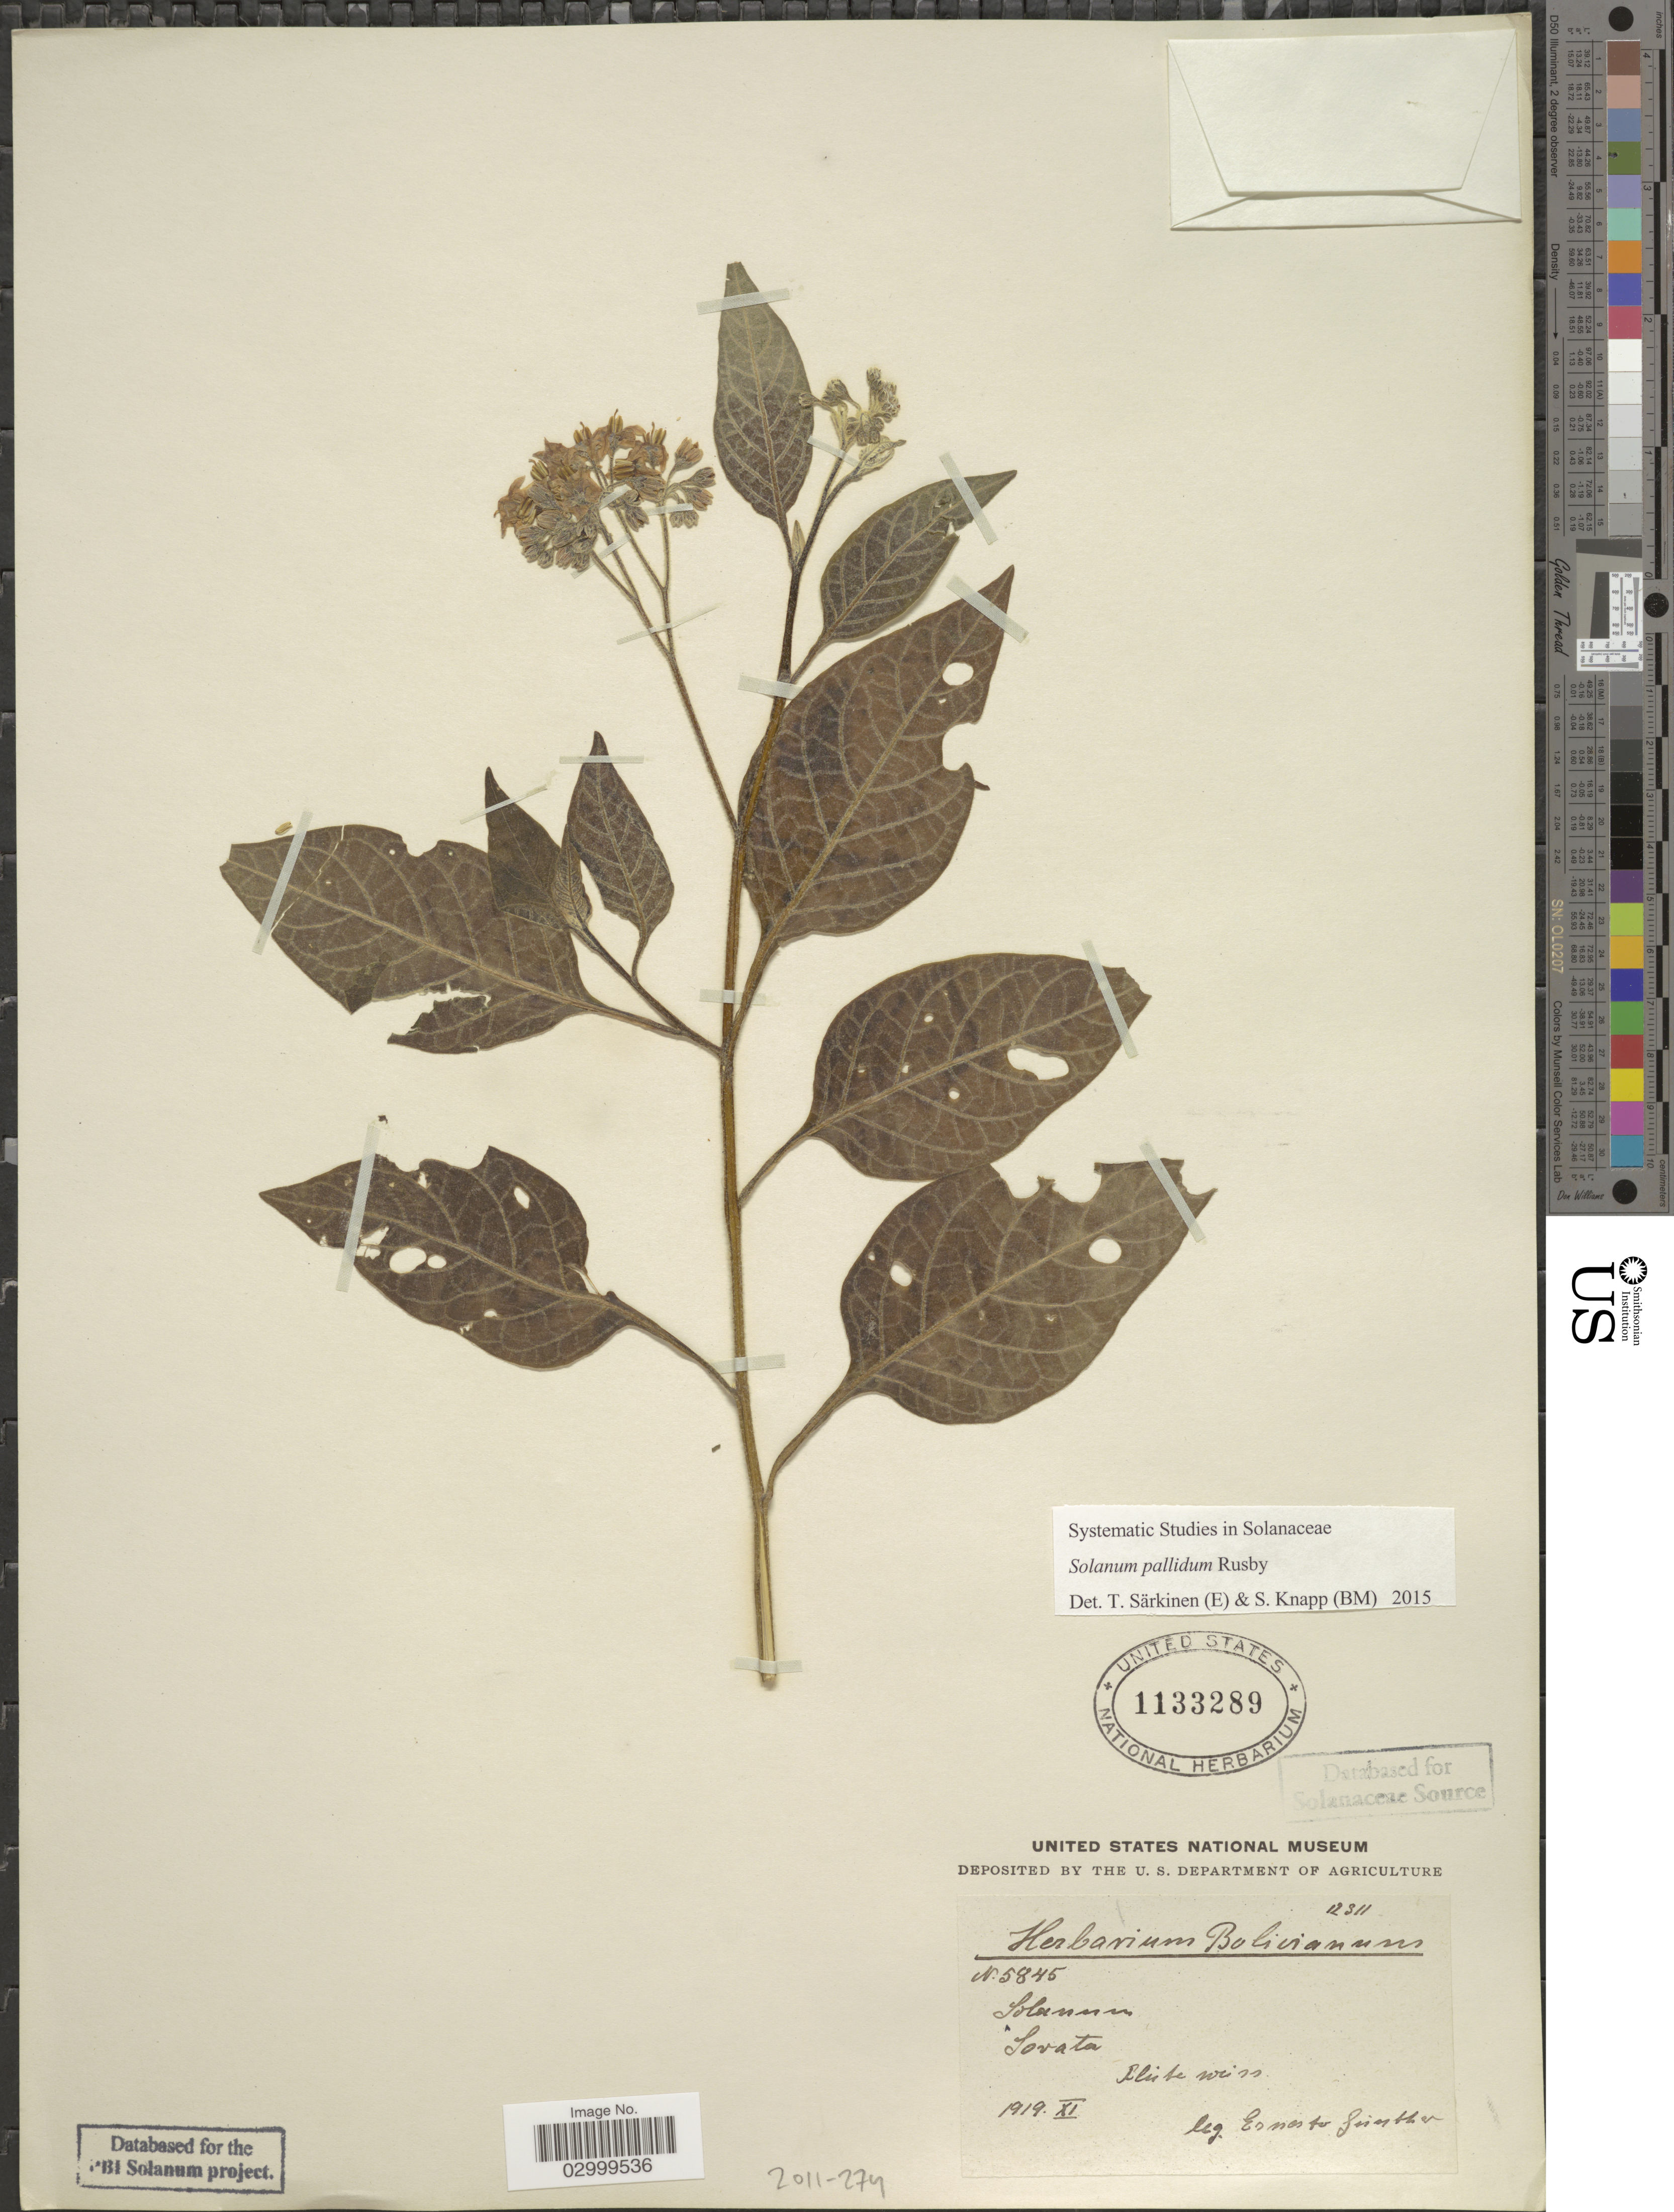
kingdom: Plantae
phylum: Tracheophyta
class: Magnoliopsida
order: Solanales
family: Solanaceae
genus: Solanum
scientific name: Solanum pallidum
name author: Rusby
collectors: E. Gunther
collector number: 5845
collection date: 1919-11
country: Bolivia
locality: Sorata.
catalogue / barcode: US 1133289